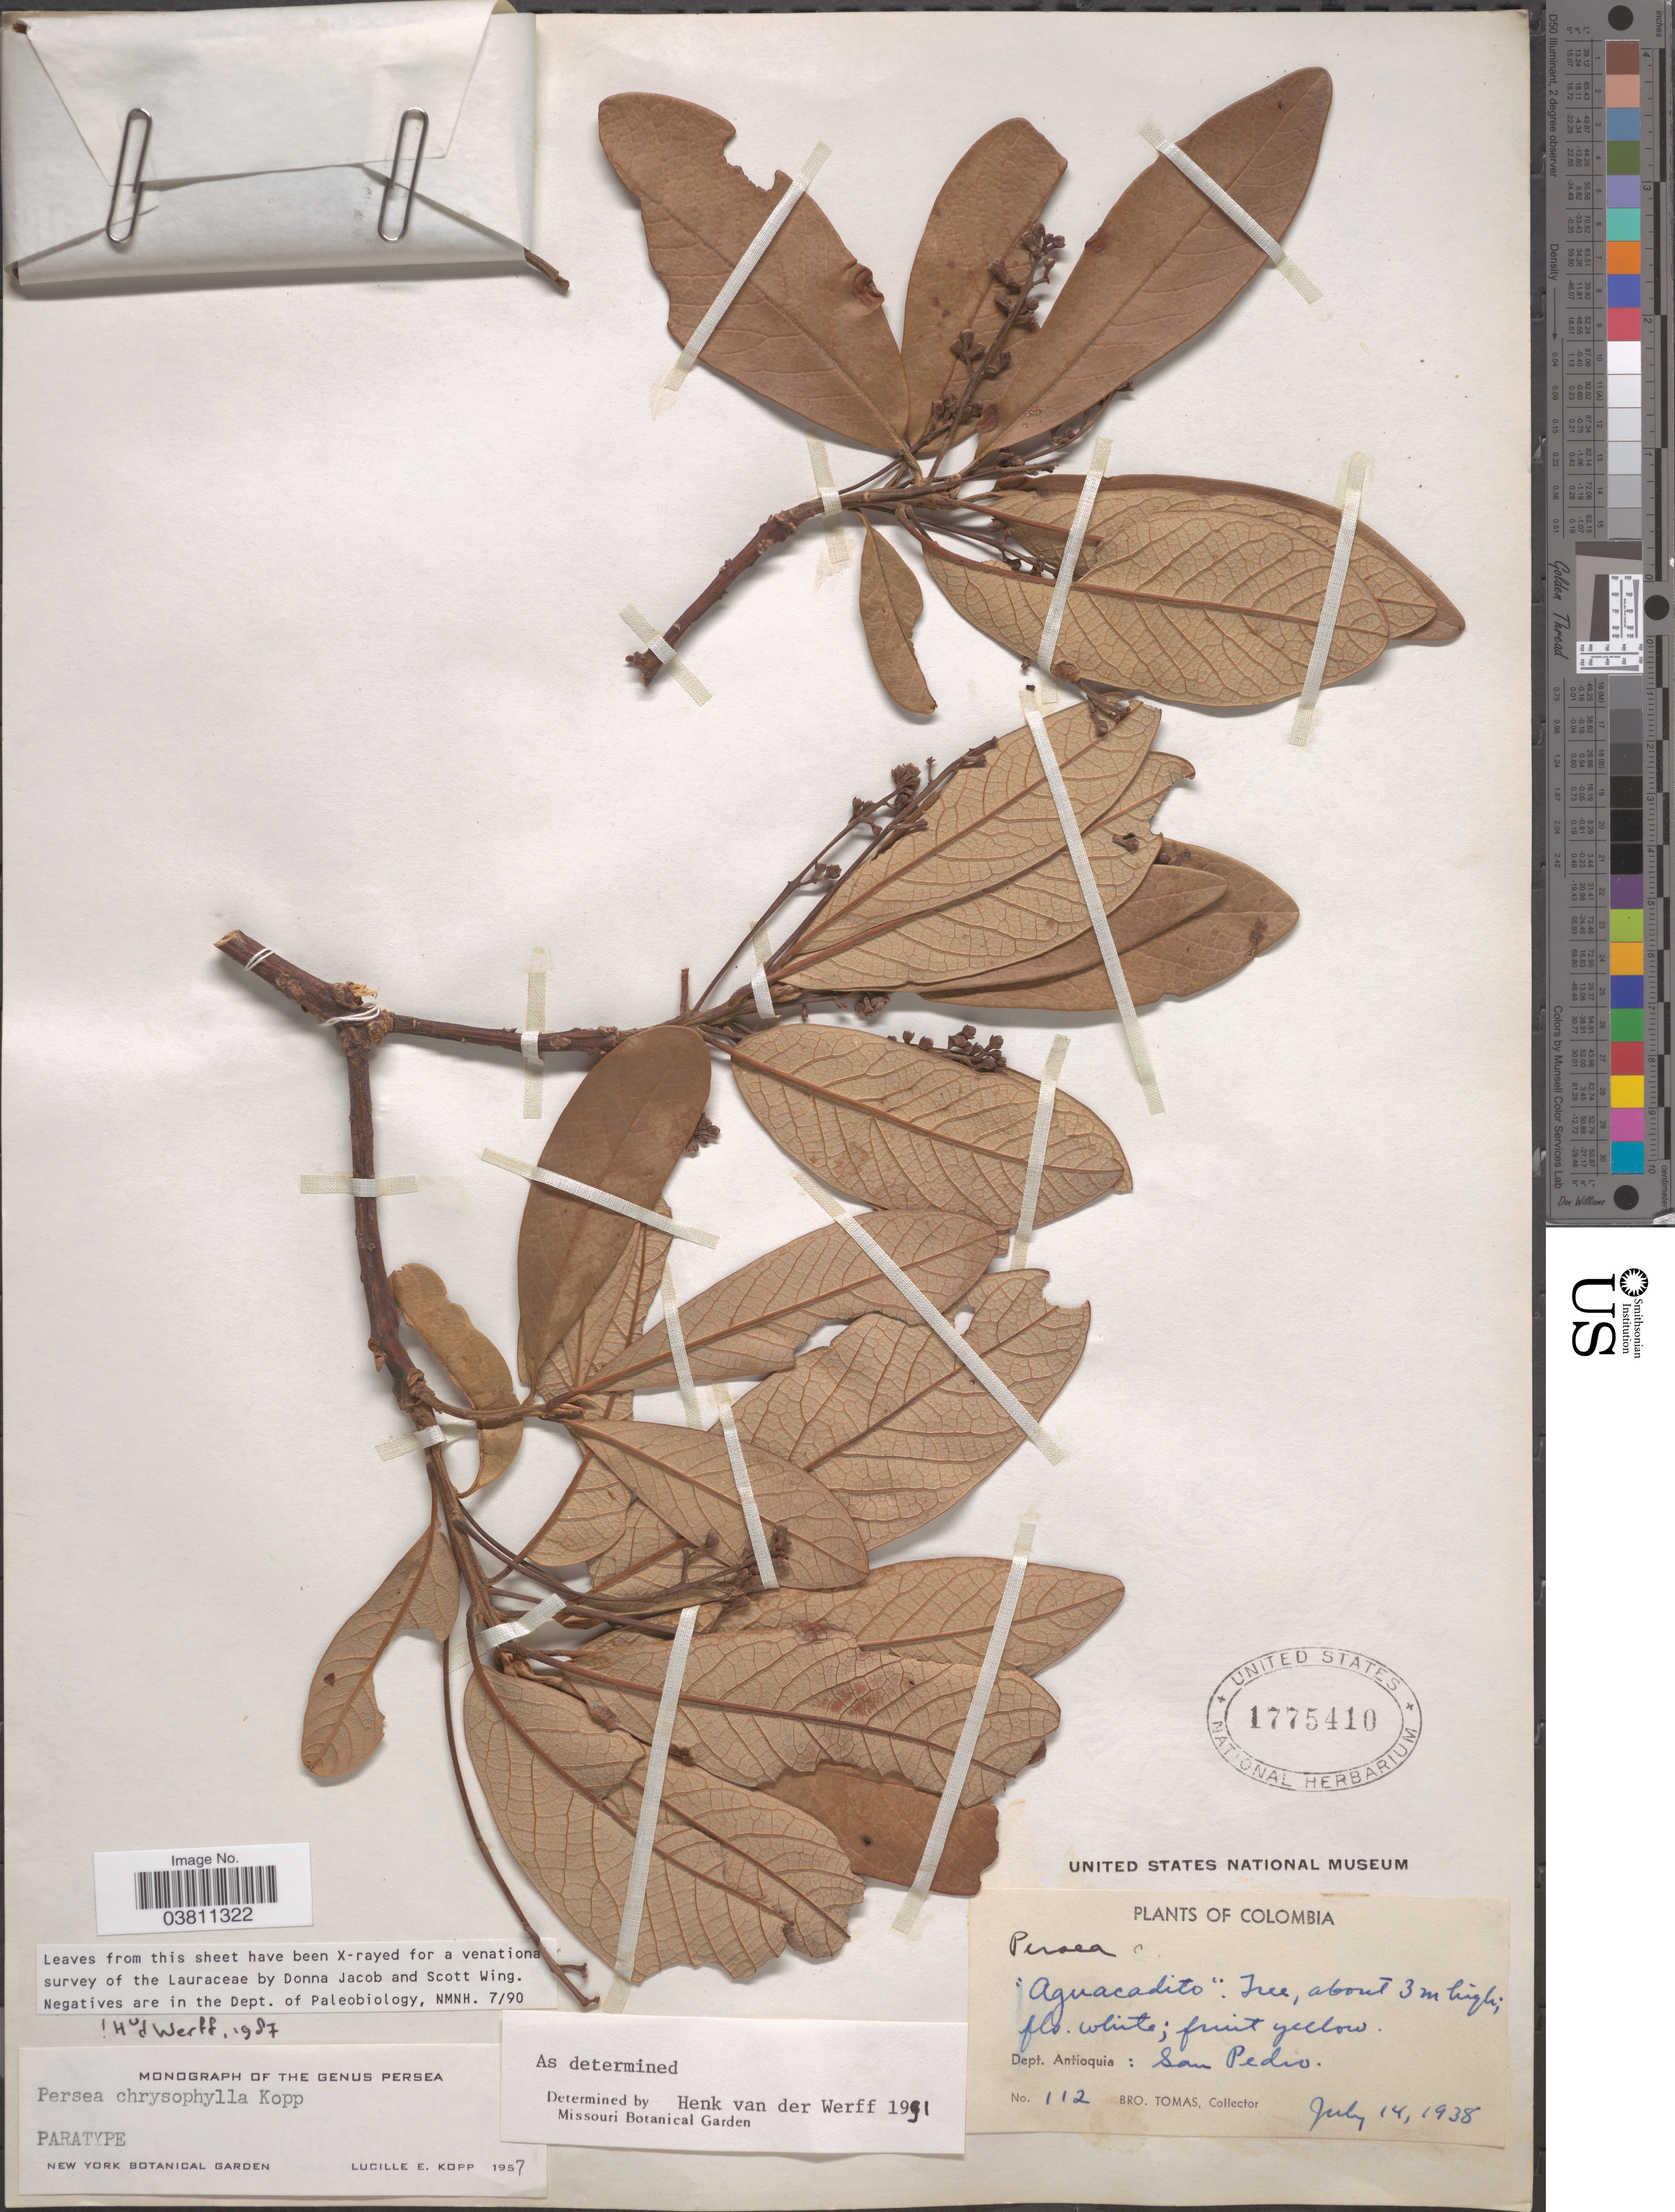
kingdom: Plantae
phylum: Tracheophyta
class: Magnoliopsida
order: Laurales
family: Lauraceae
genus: Persea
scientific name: Persea chrysophylla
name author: L.E. Kopp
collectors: B. Tomas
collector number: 112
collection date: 1938-07-14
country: Colombia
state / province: Antioquia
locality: Dept. Antioquia: San Pedro.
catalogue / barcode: US 1775410